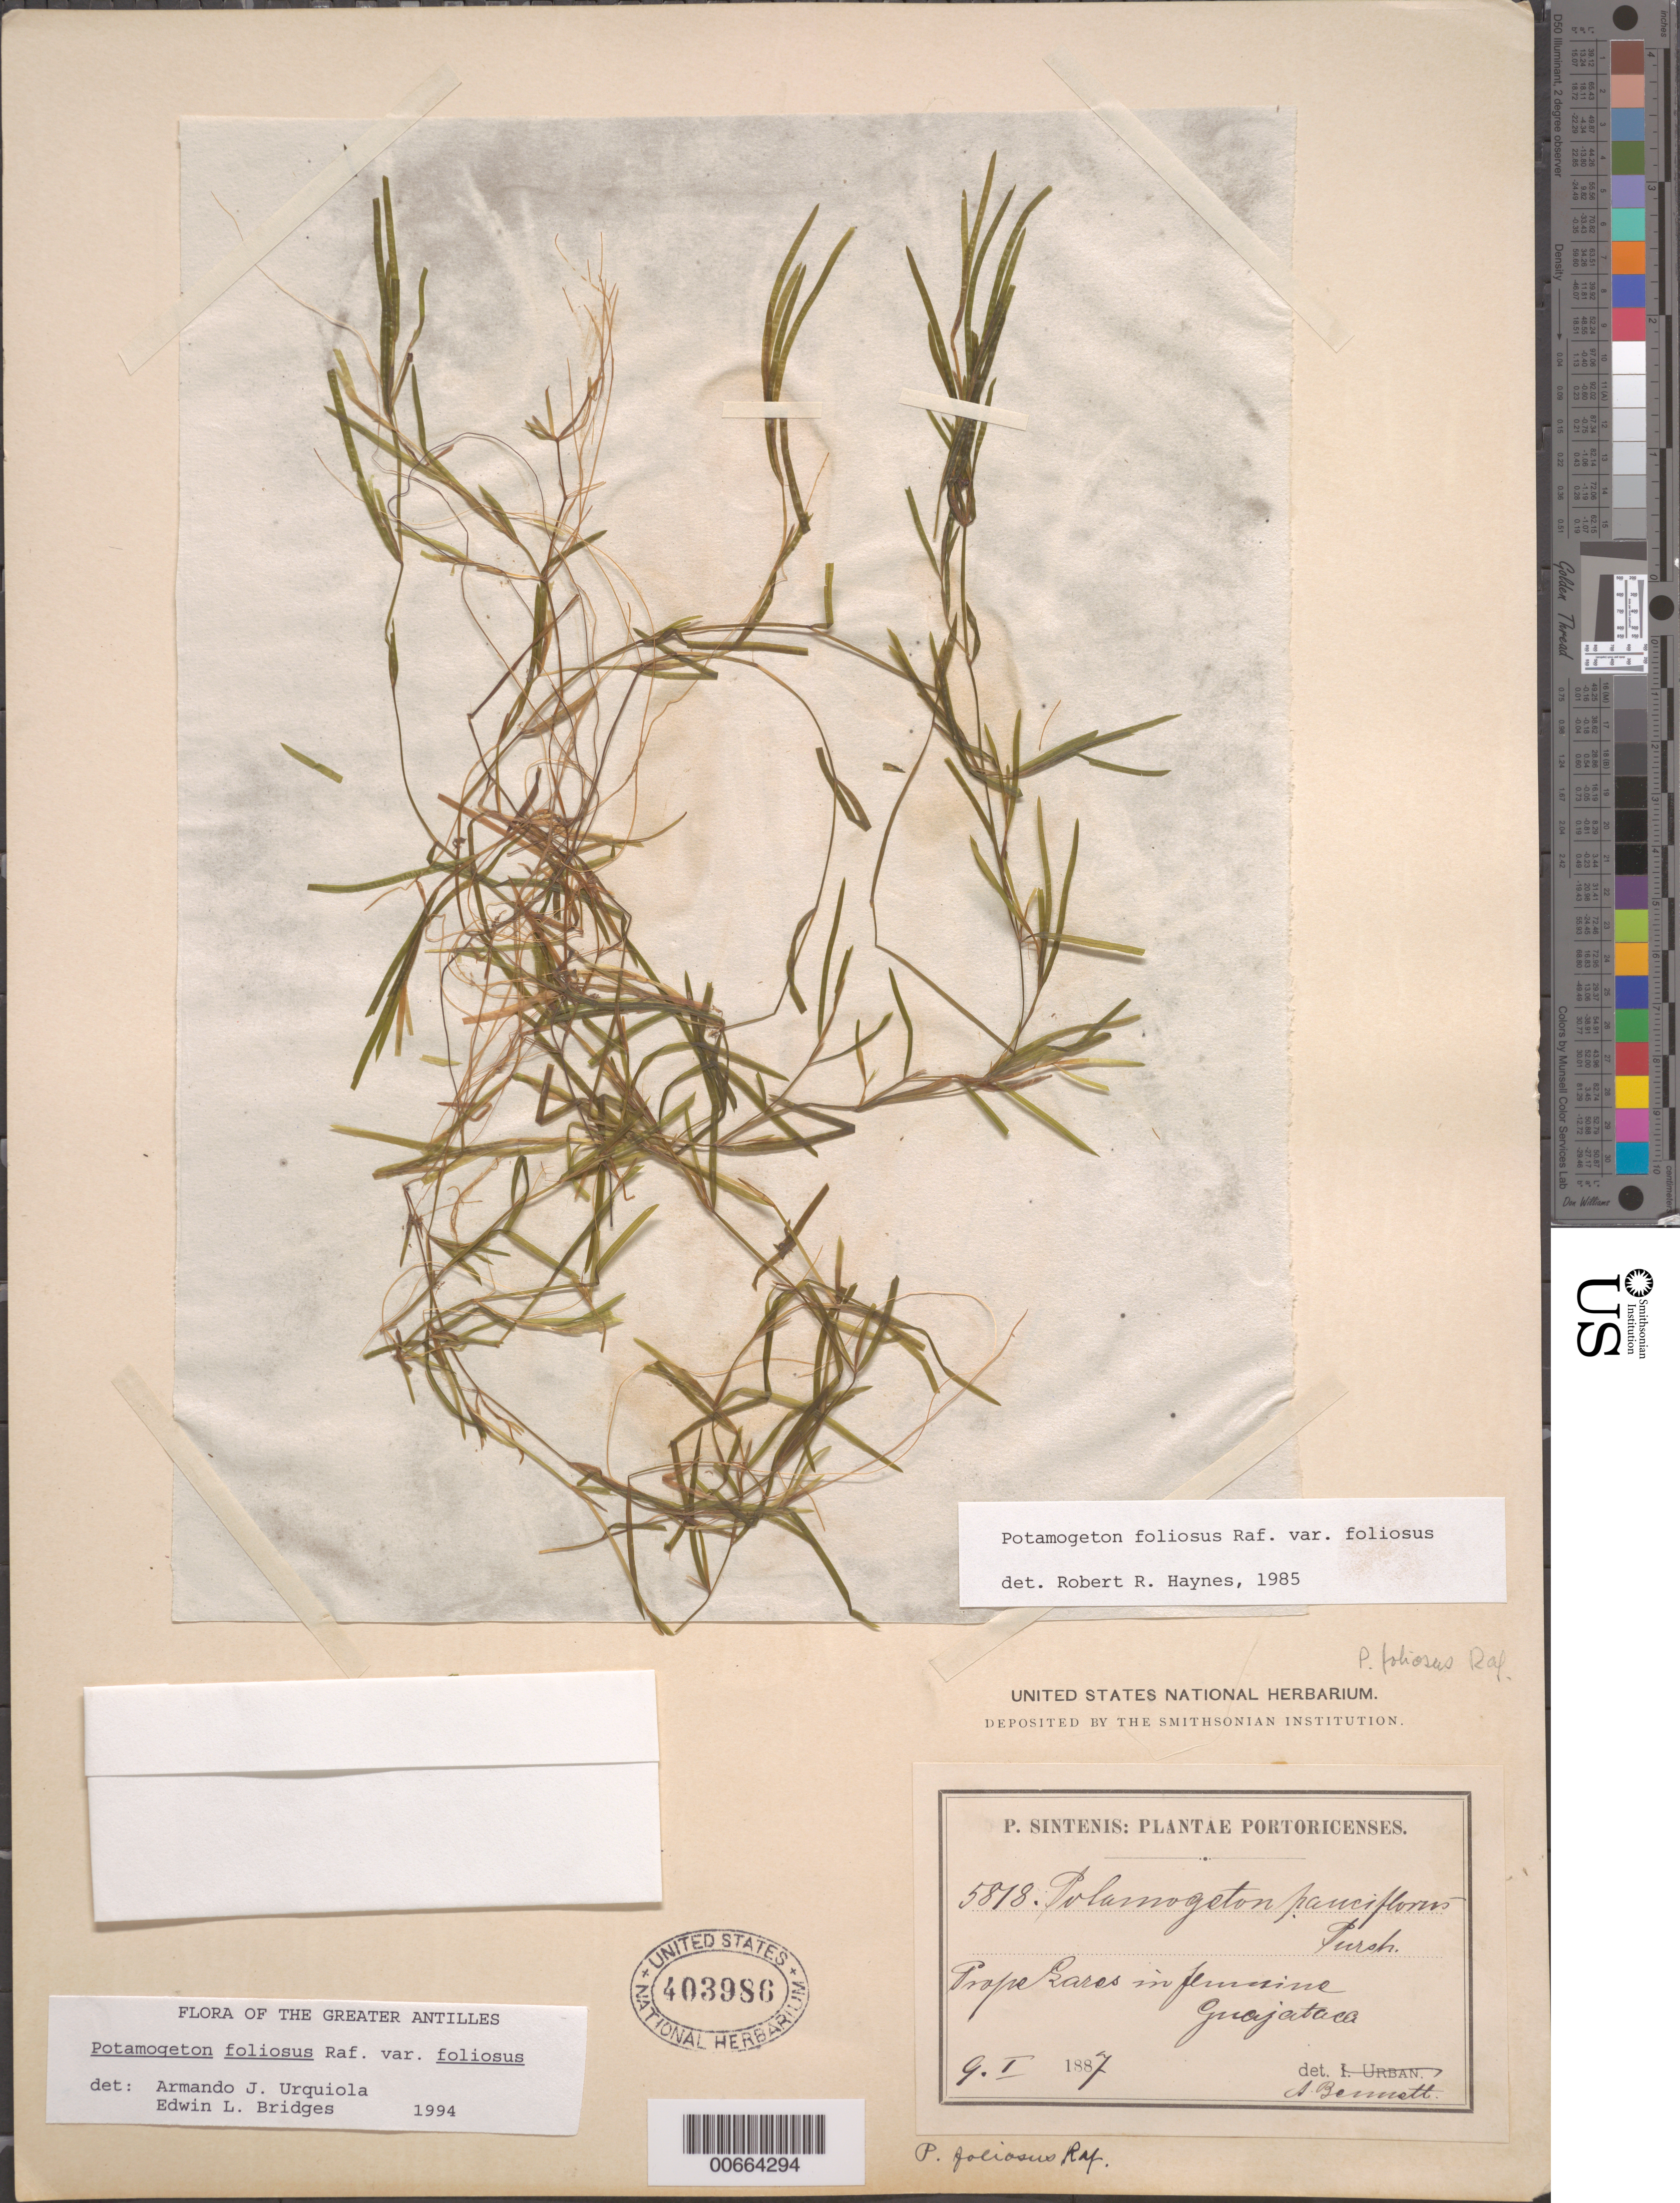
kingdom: Plantae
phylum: Tracheophyta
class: Liliopsida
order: Alismatales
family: Potamogetonaceae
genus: Potamogeton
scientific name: Potamogeton foliosus var. foliosus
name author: Raf.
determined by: Urquiola, A.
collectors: P. Sintenis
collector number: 5818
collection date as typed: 09 Jan 1887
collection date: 1887-01-09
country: Puerto Rico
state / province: Lares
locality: Prope Lares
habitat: In flumine guajataca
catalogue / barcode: US 403986